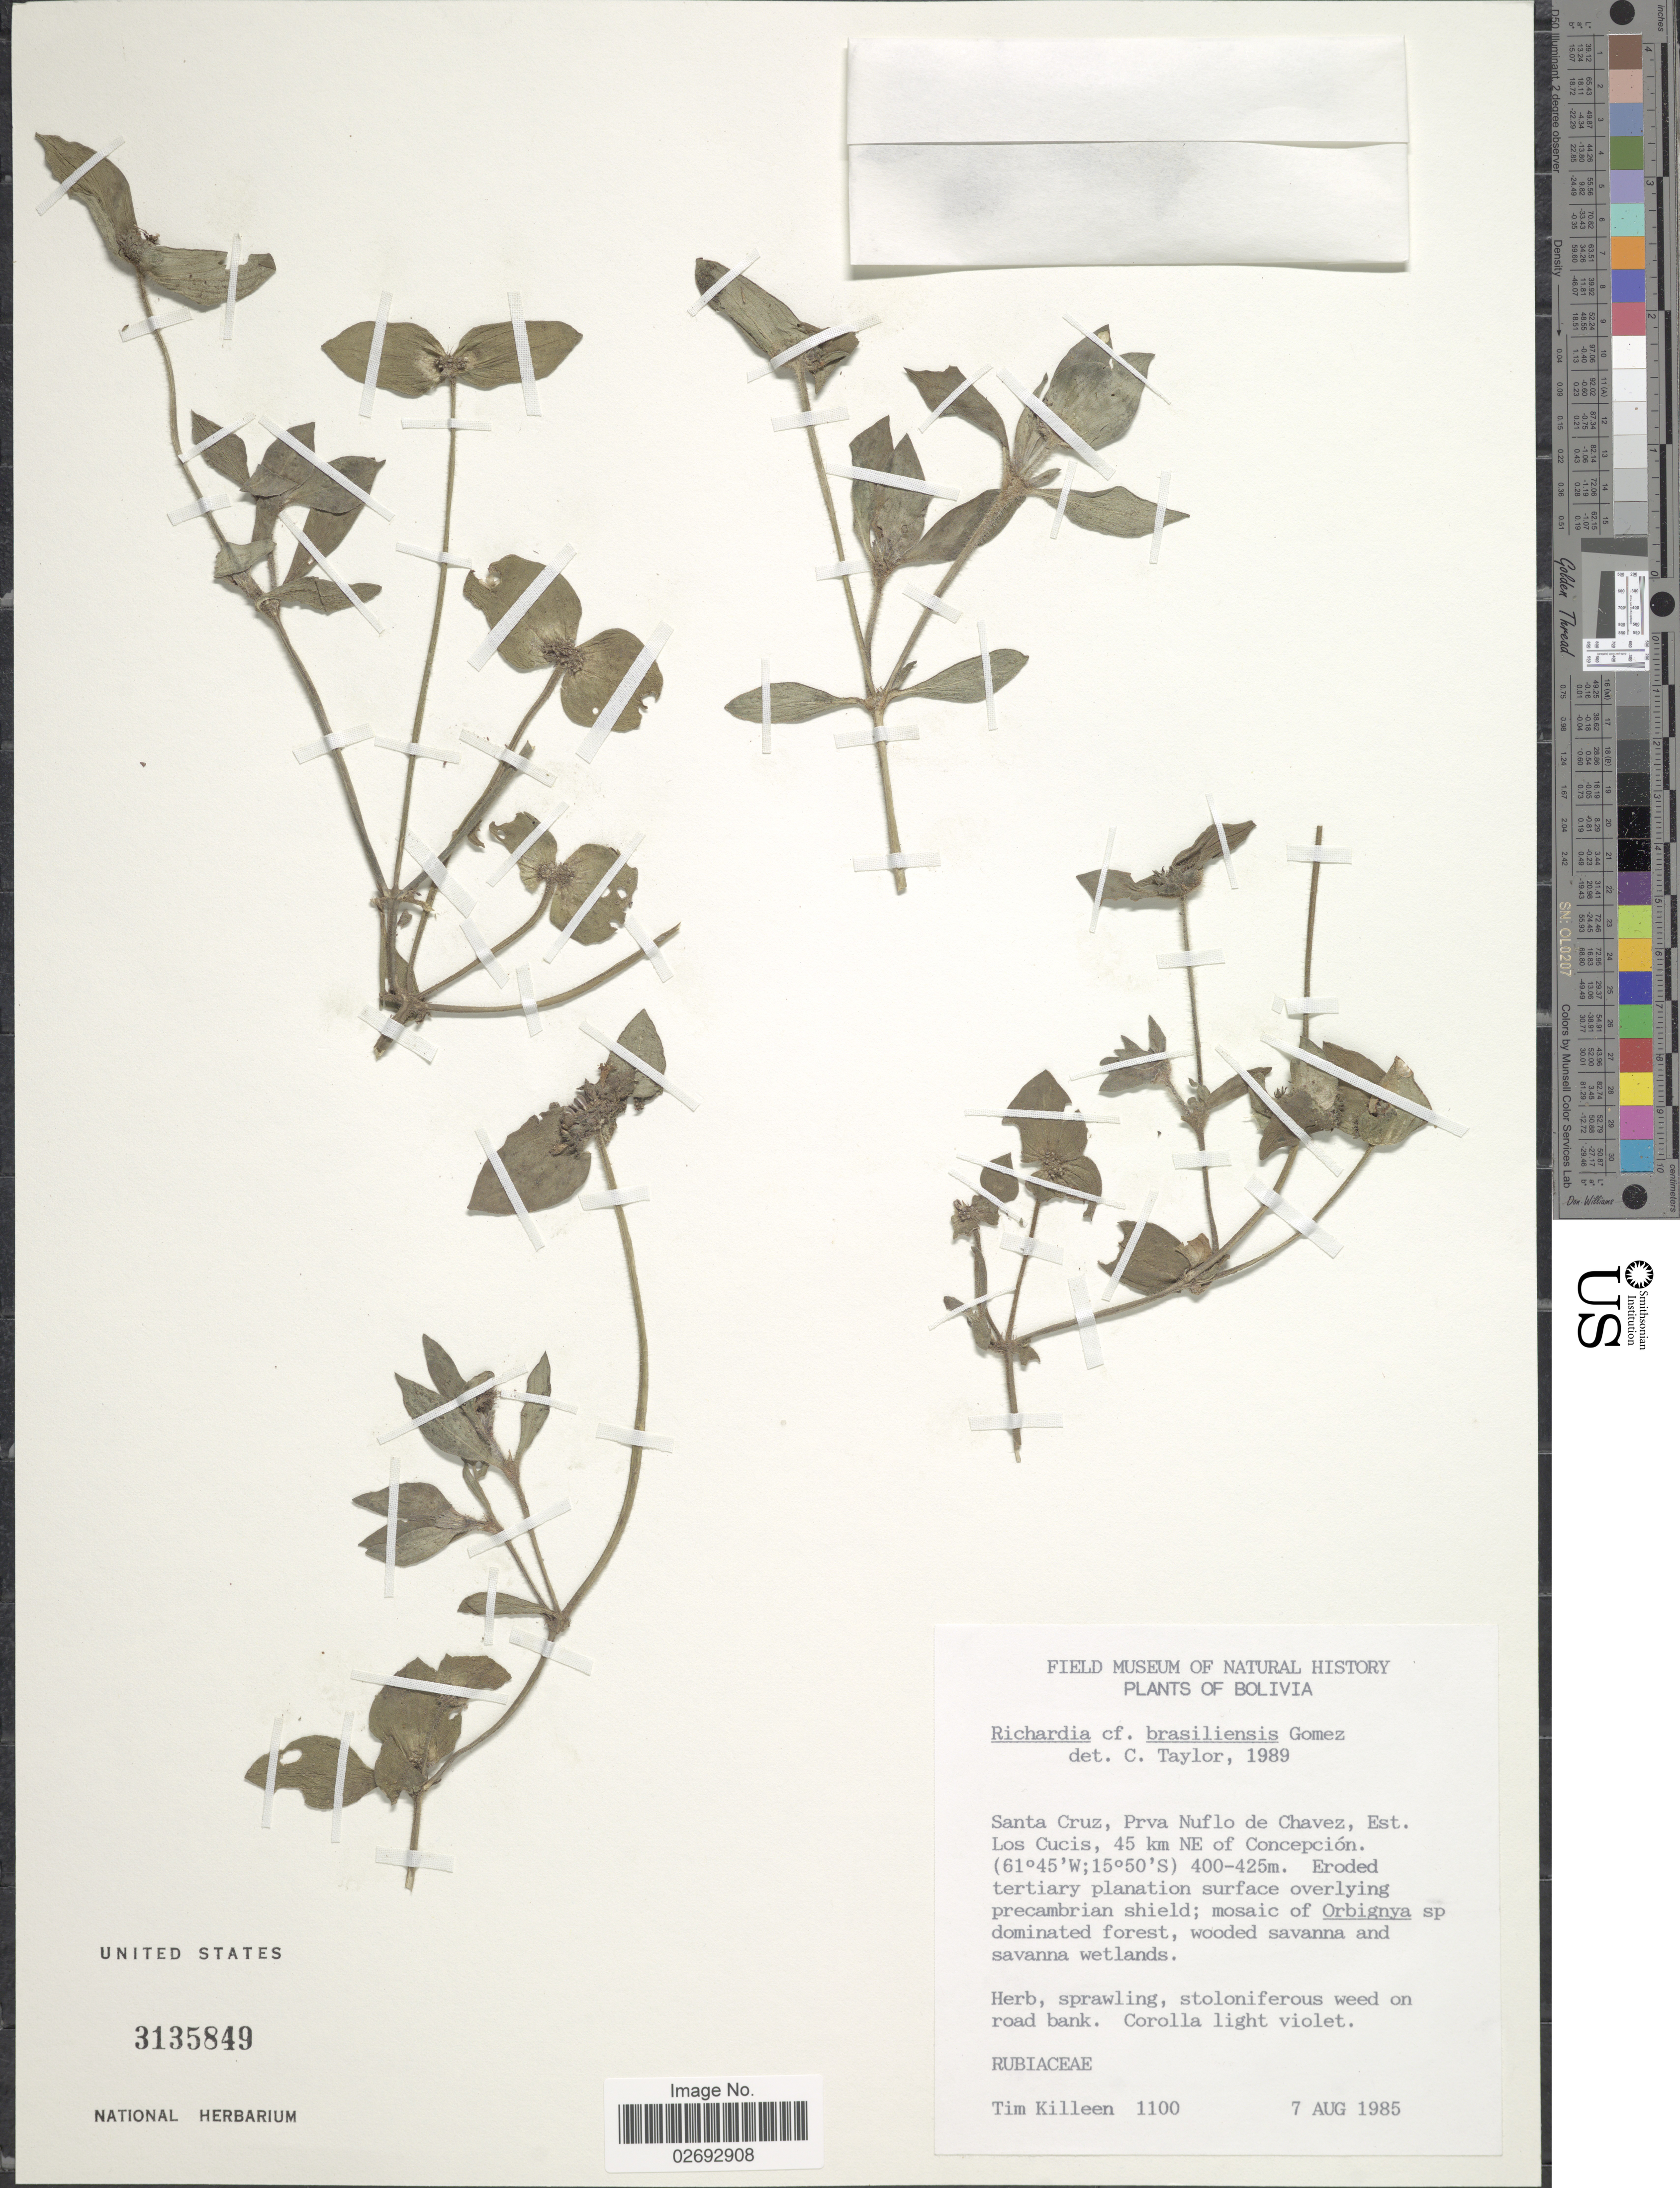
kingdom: Plantae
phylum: Tracheophyta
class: Magnoliopsida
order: Gentianales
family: Rubiaceae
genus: Richardia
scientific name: Richardia brasiliensis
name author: Gomes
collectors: T. J. Killeen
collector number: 1100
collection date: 1985-08-07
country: Bolivia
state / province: Santa Cruz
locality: Prva Nuflo de Chavez, Est. Los Cucis, 45 km NE of Concepción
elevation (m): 400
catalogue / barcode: US 3135849